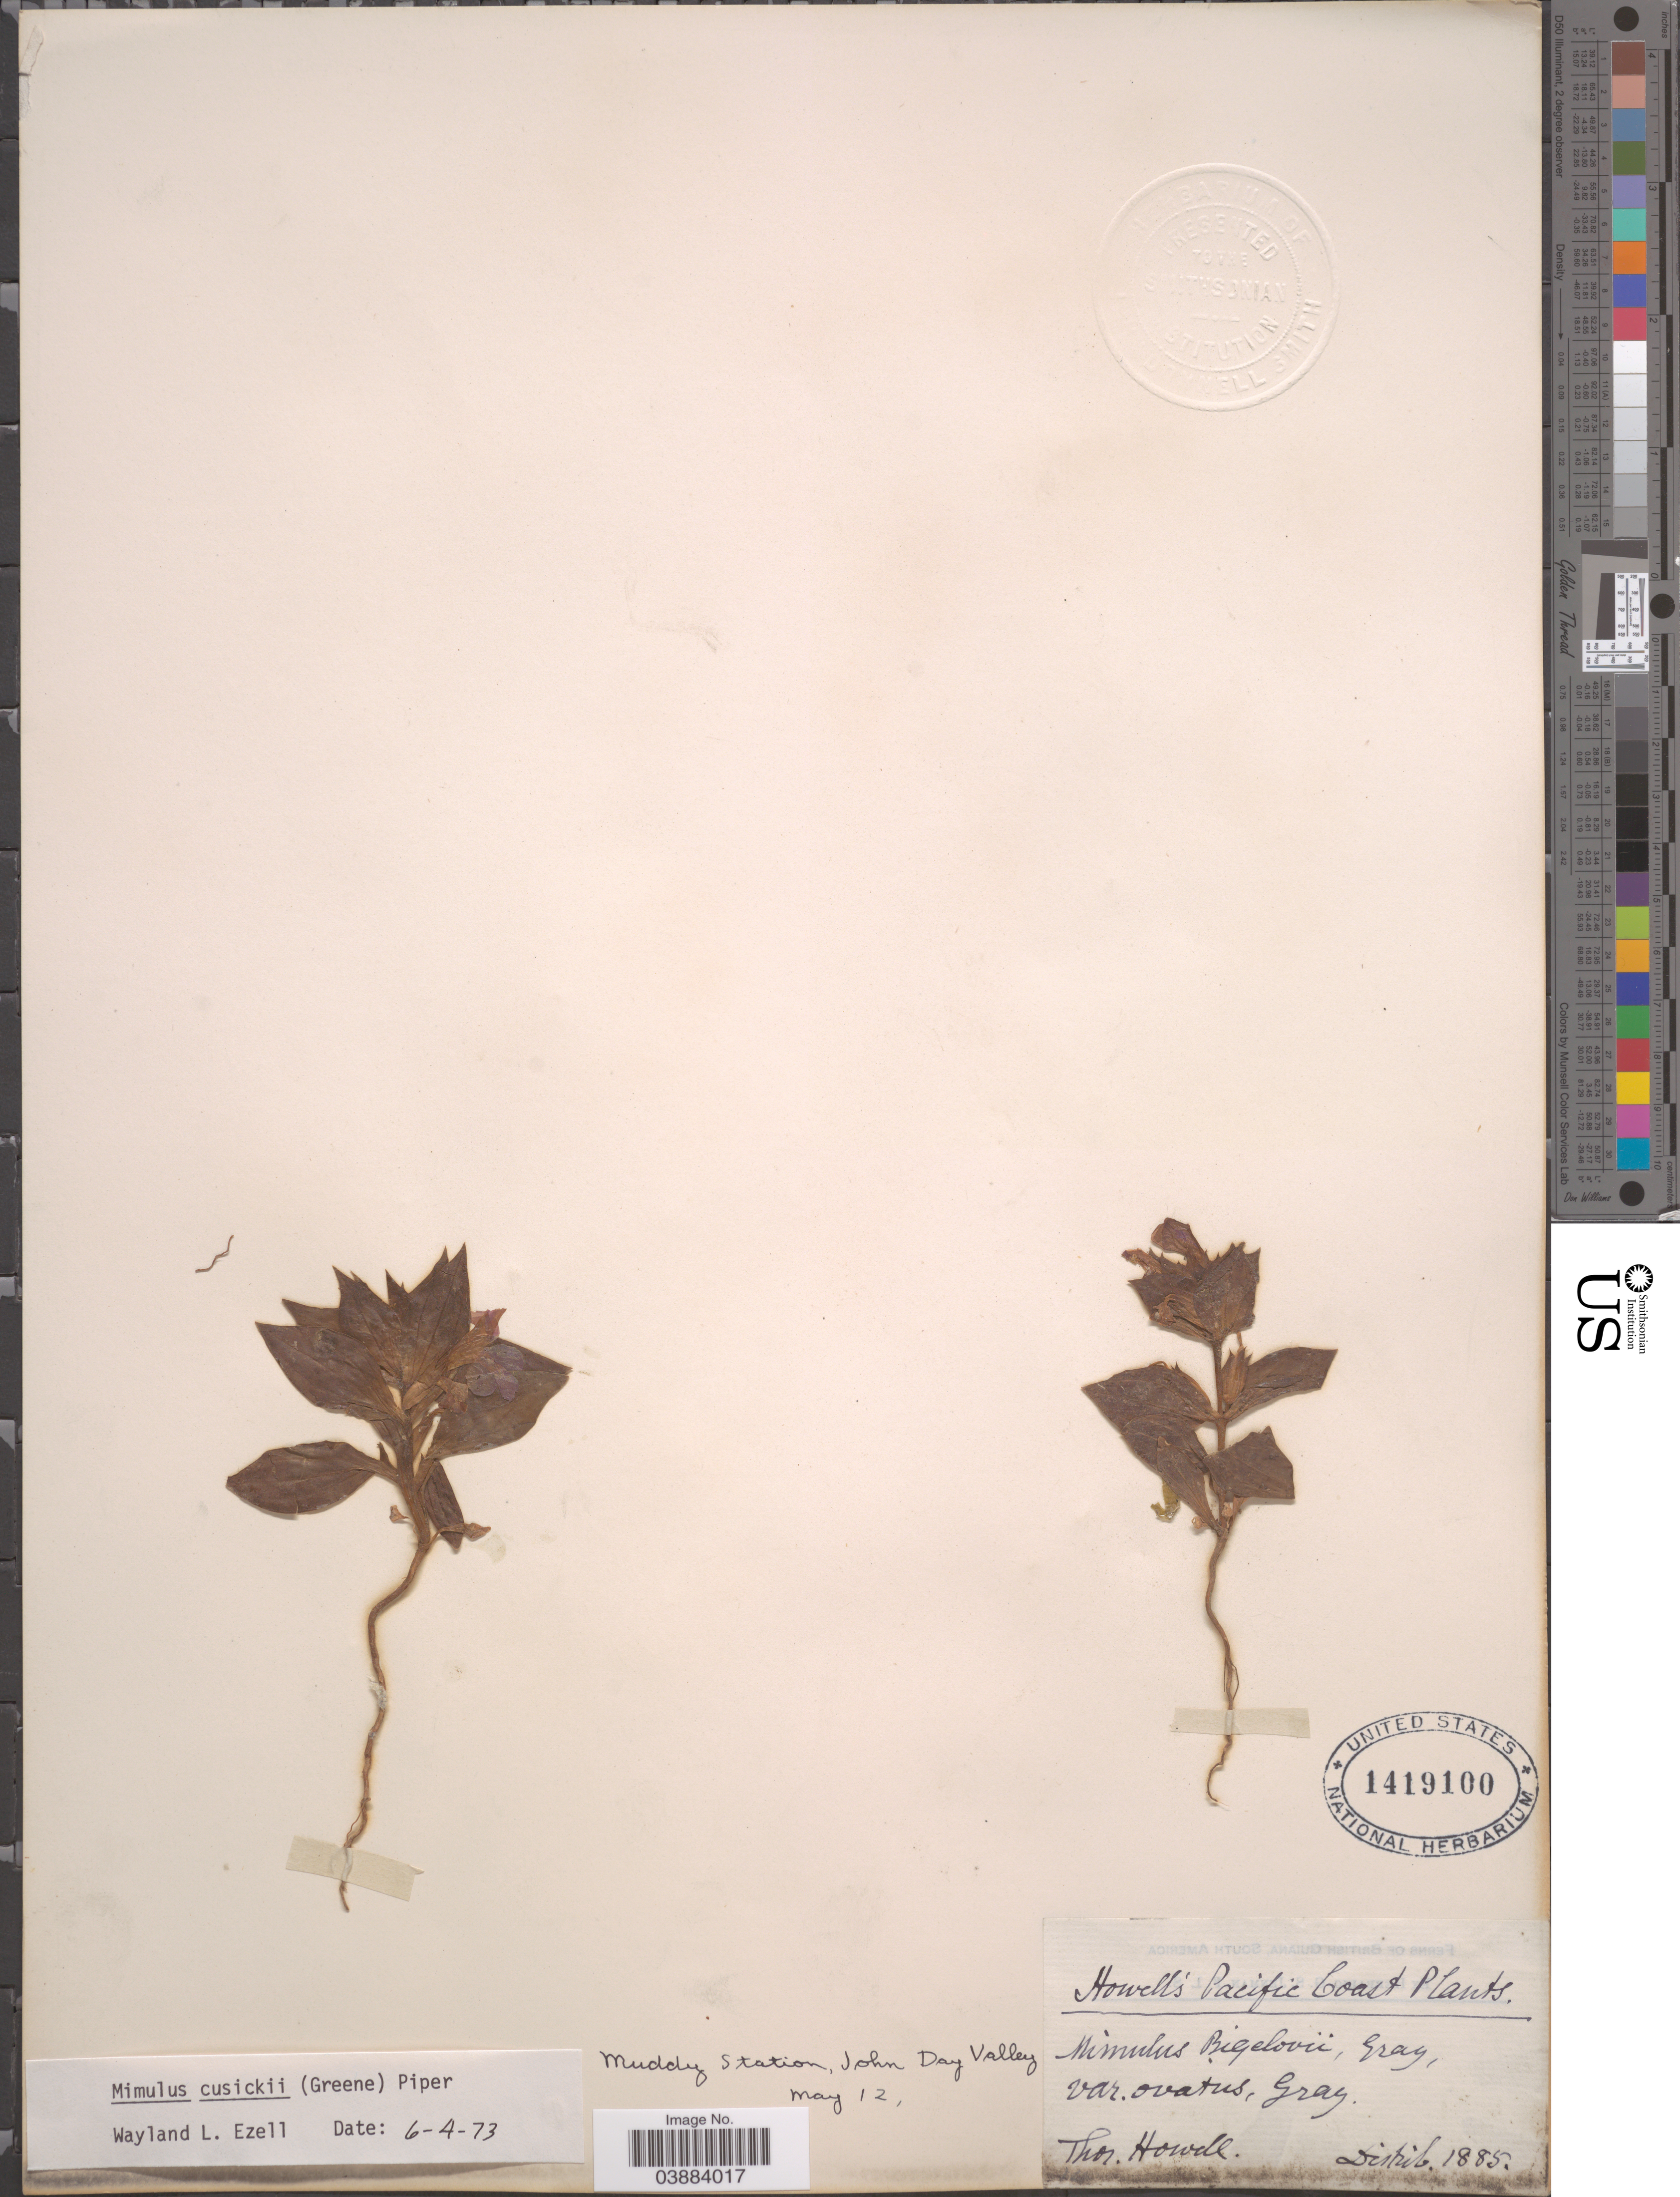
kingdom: Plantae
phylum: Tracheophyta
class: Magnoliopsida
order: Lamiales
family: Phrymaceae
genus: Eunanus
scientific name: Eunanus cusickii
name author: Greene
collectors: T. Howell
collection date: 1885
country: United States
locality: Pacific Coast.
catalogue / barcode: US 1419100